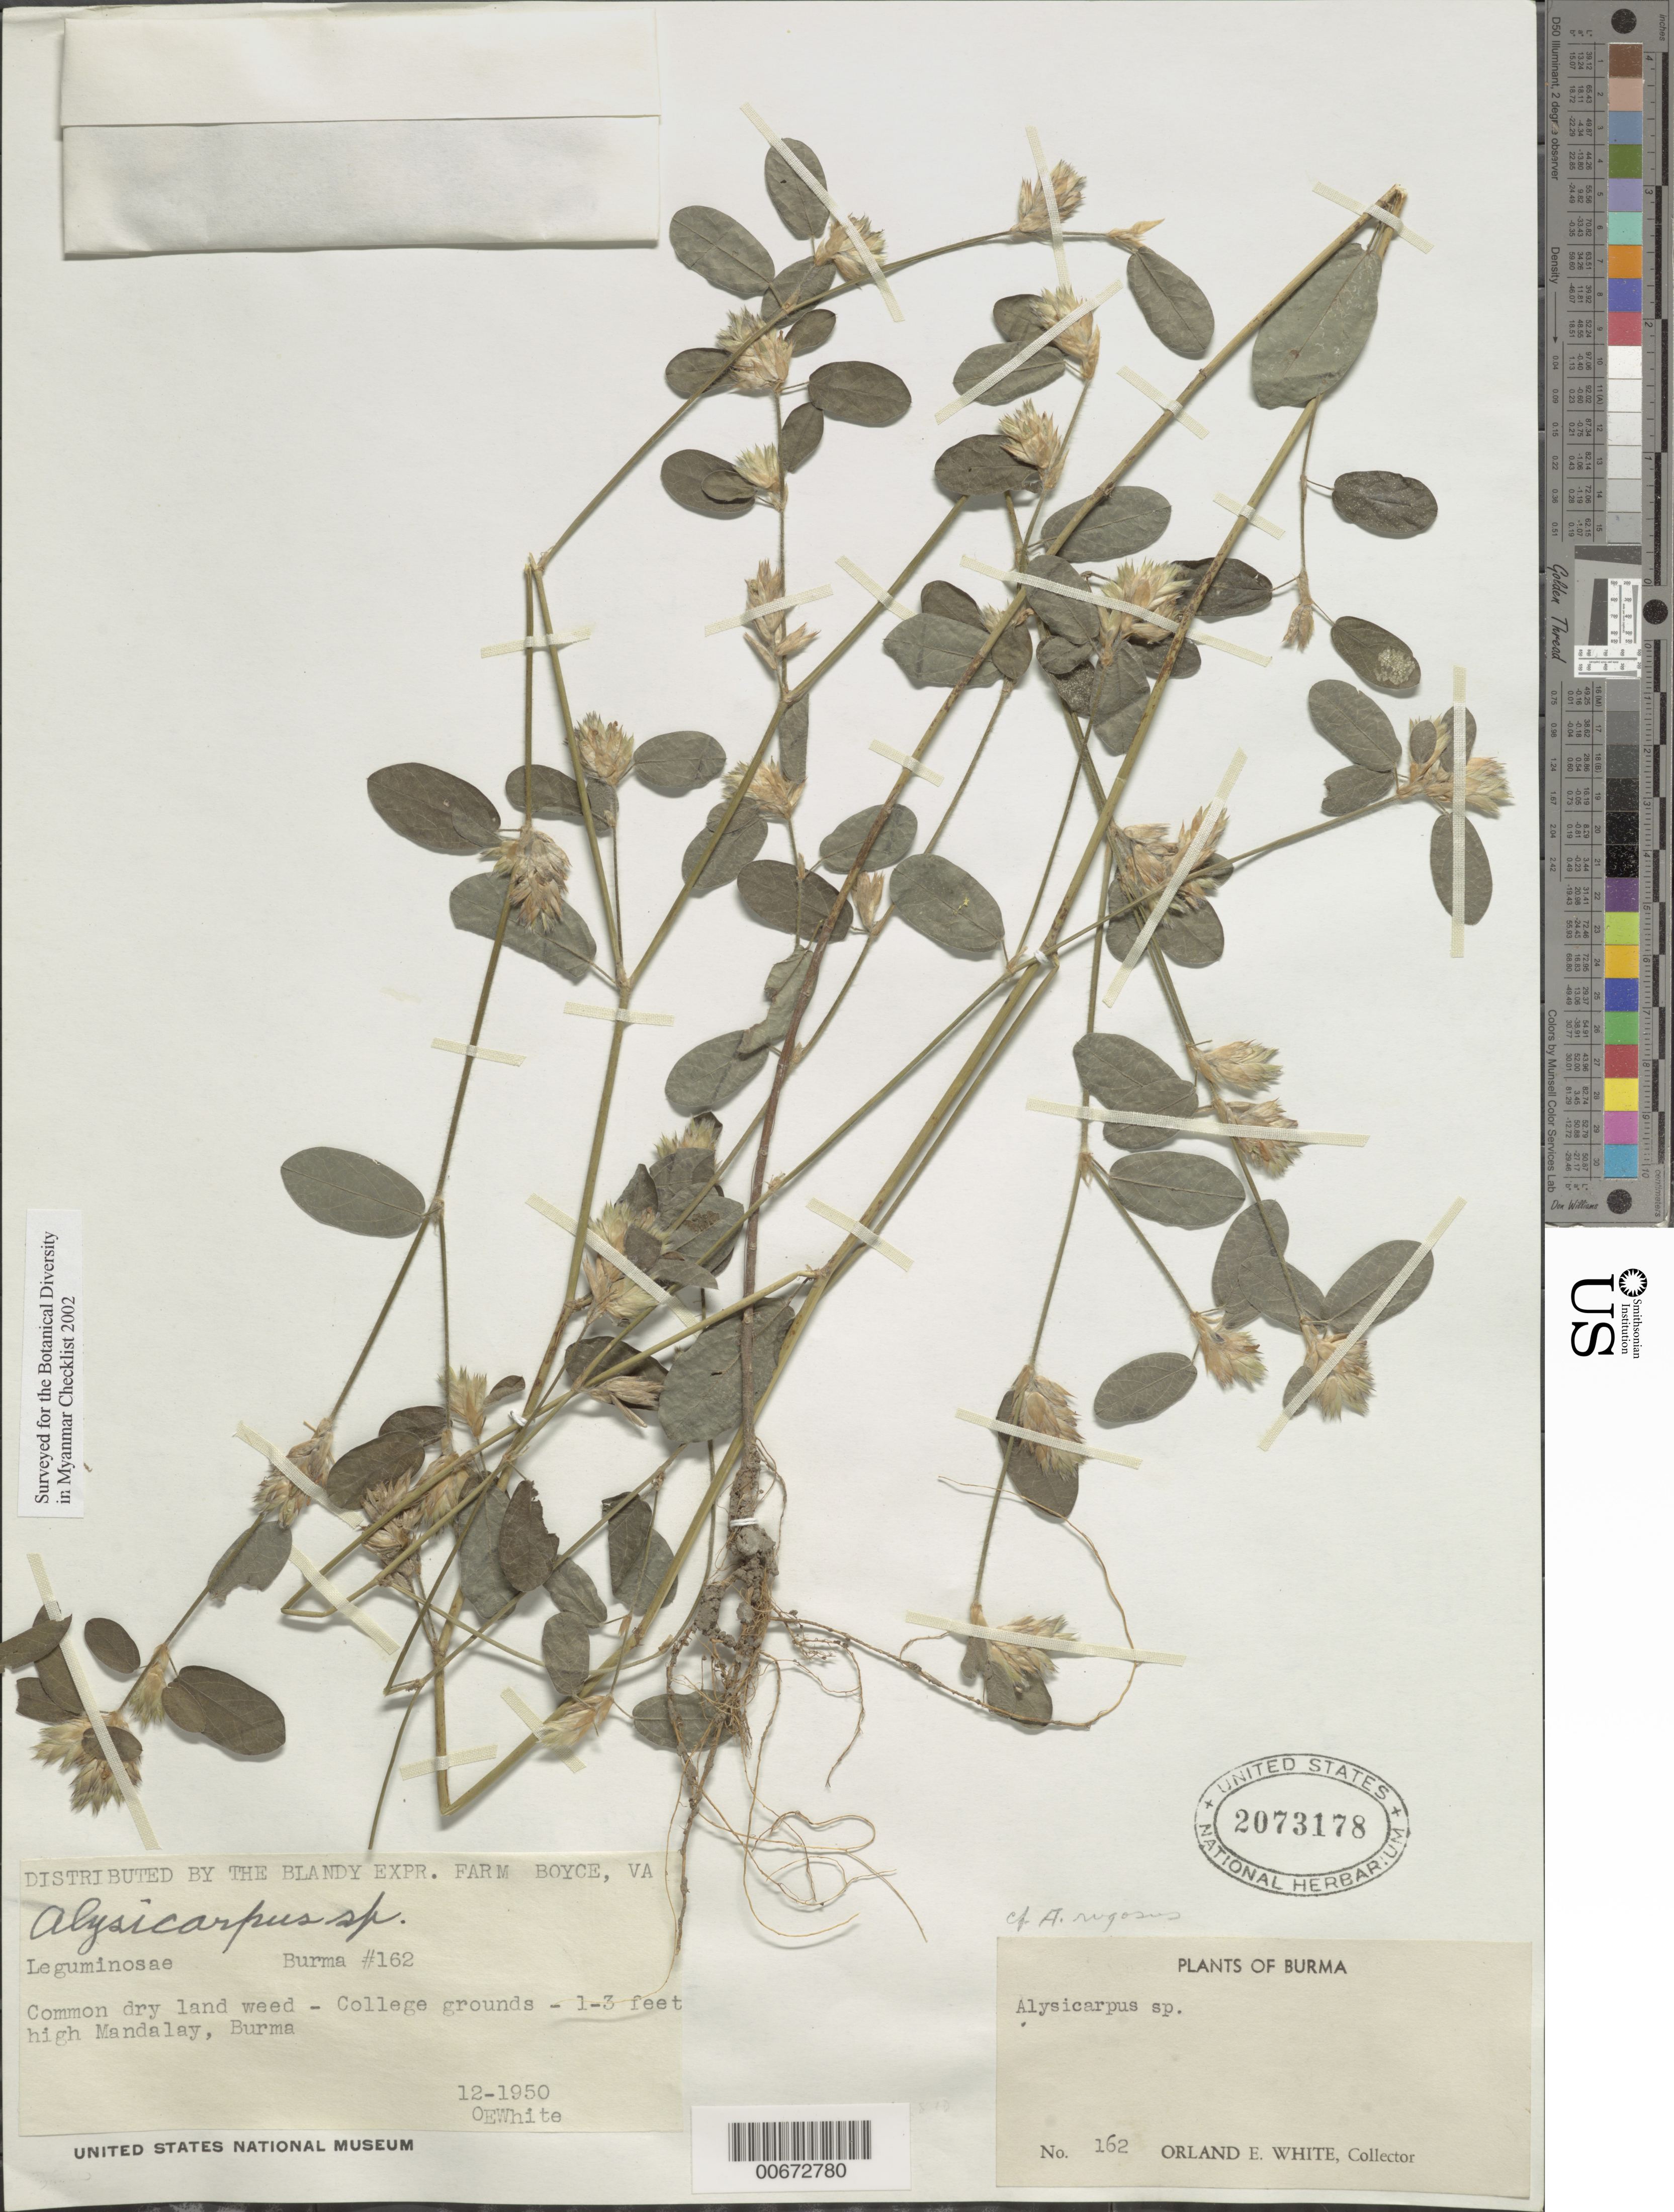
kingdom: Plantae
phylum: Tracheophyta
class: Magnoliopsida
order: Fabales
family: Fabaceae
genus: Alysicarpus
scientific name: Alysicarpus rugosus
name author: (Willd.) DC.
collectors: O. E. White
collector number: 162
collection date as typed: Dec 1950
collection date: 1950-12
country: Myanmar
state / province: Mandalay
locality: Mandalay.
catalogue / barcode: US 2073178